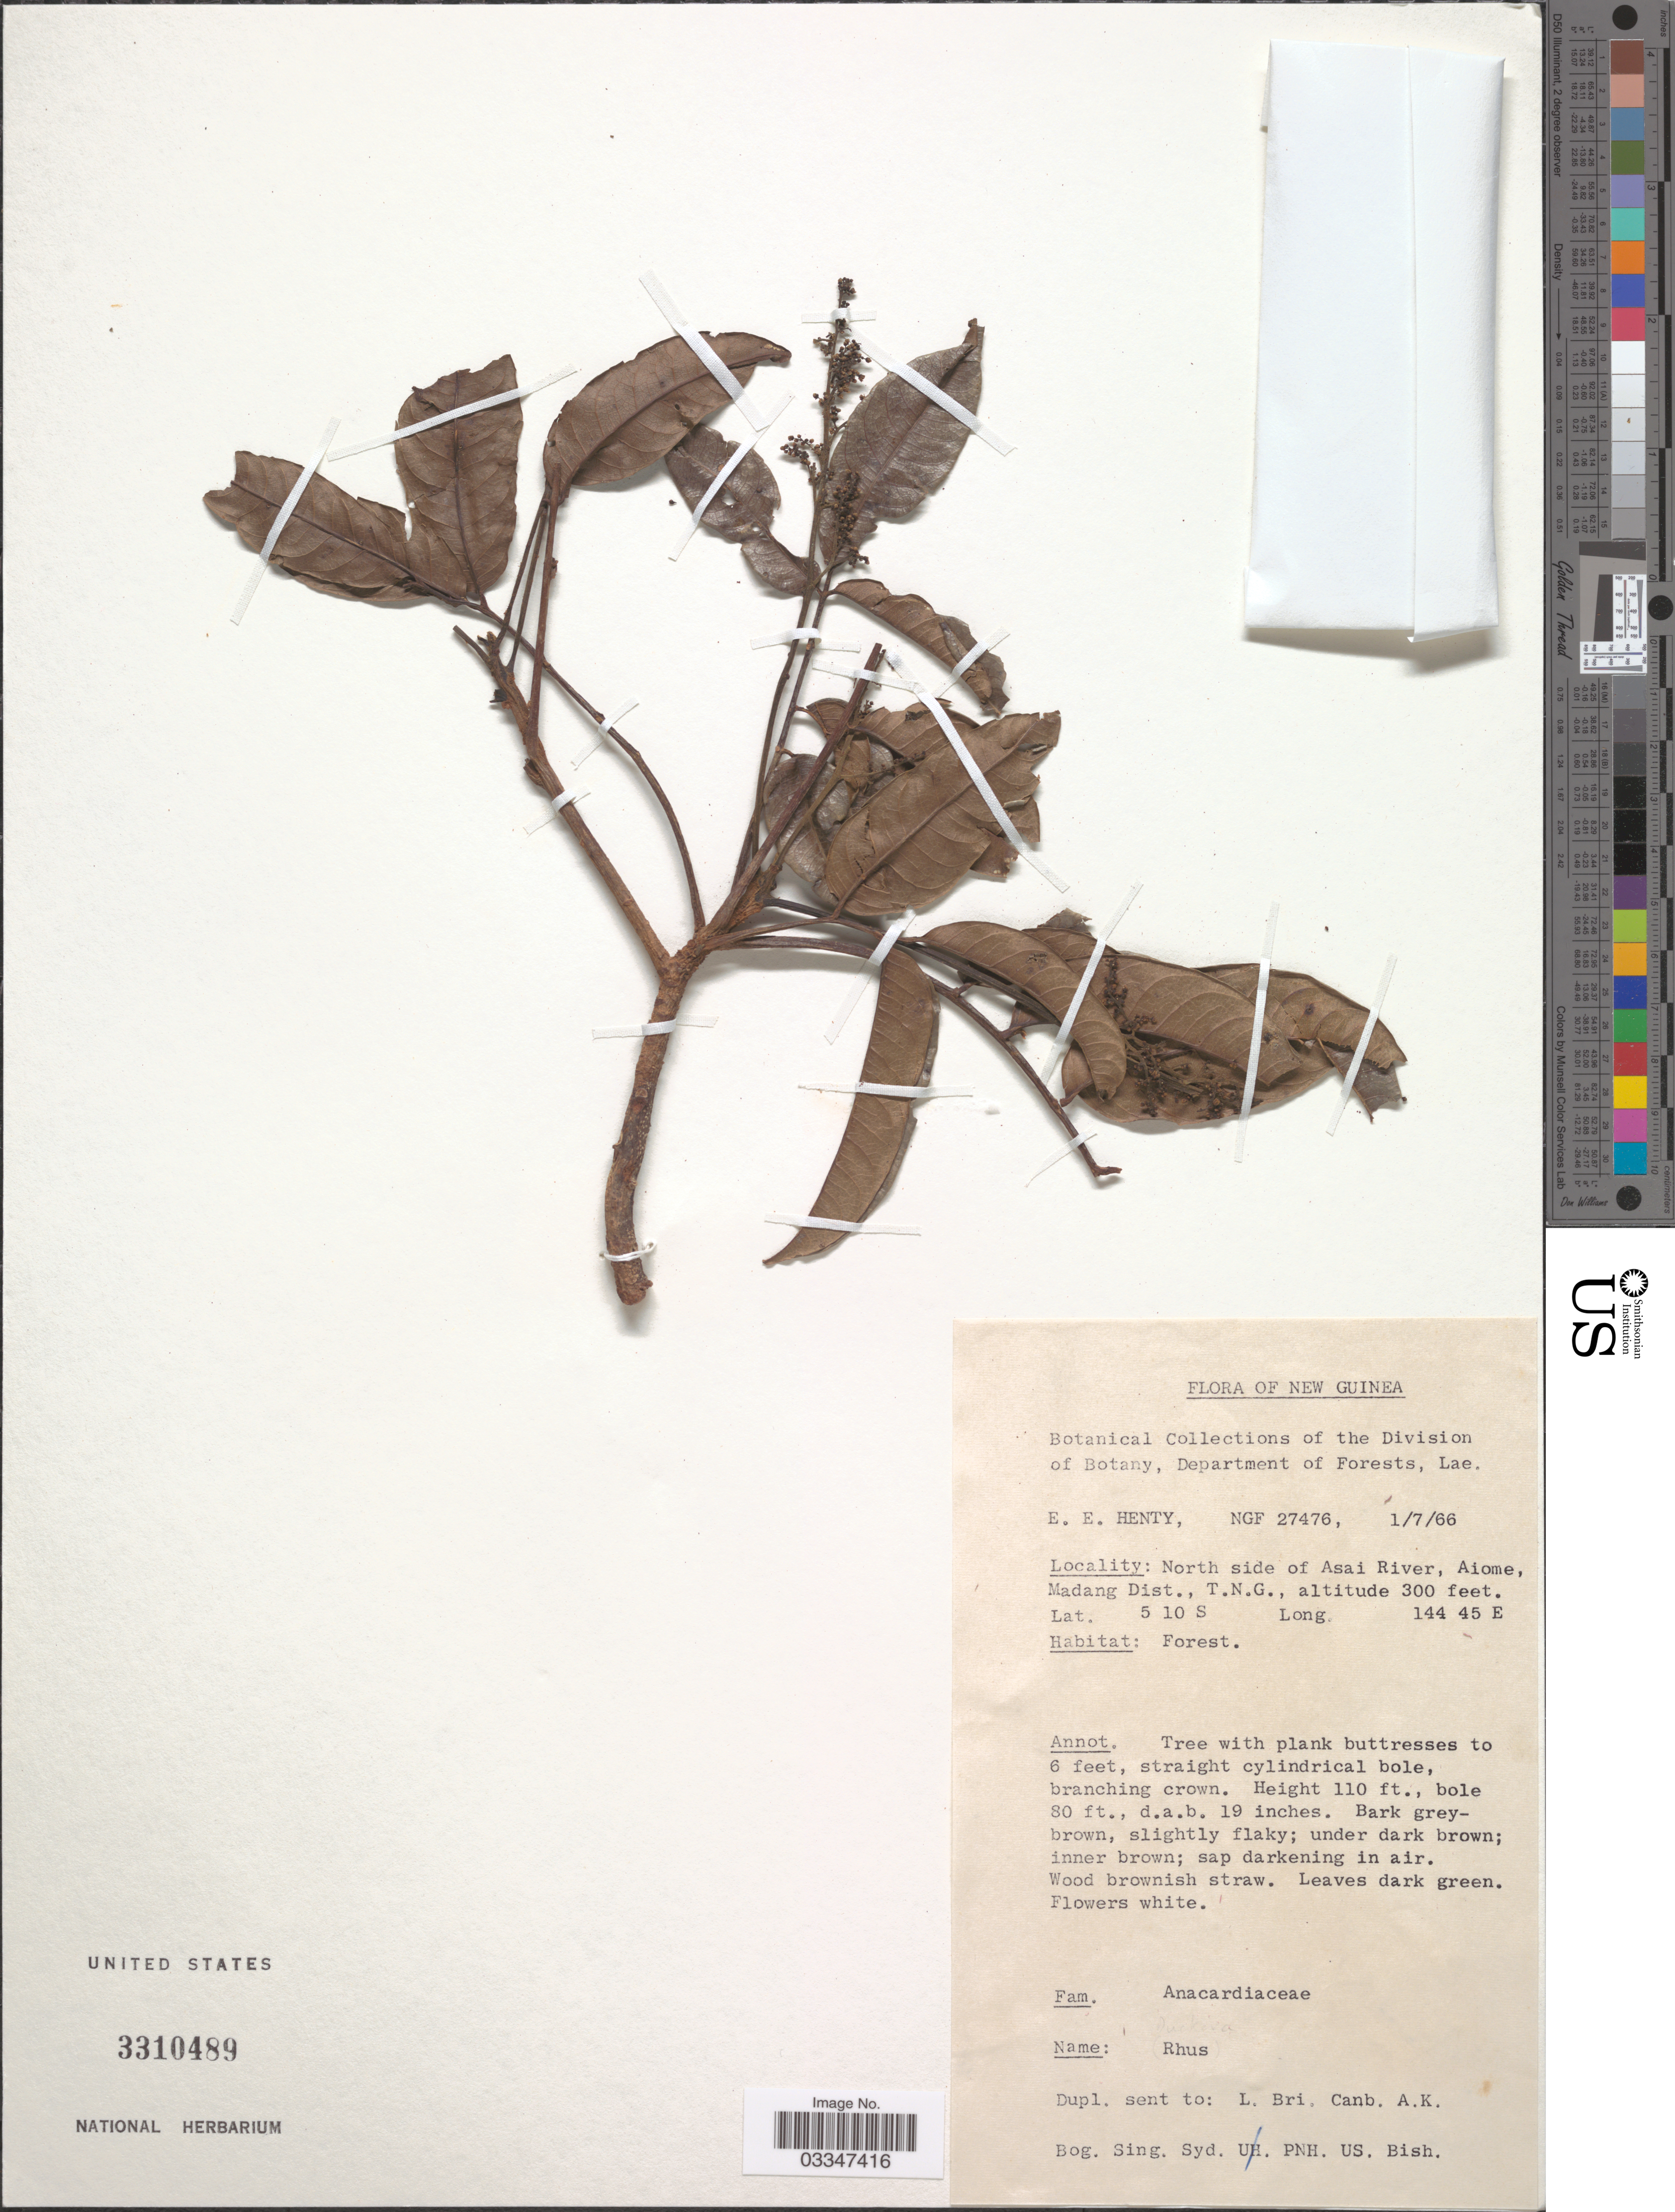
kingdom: Plantae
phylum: Tracheophyta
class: Magnoliopsida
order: Sapindales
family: Anacardiaceae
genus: Rhus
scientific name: Rhus sp.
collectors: E. Henty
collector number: NGF 27476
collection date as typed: Transcribed d/m/y: 1/7/66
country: Papua New Guinea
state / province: Madang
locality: New Guinea. North side of Asai River, Aiome, Madang Dist., T.N.G.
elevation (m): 91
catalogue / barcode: US 3310489